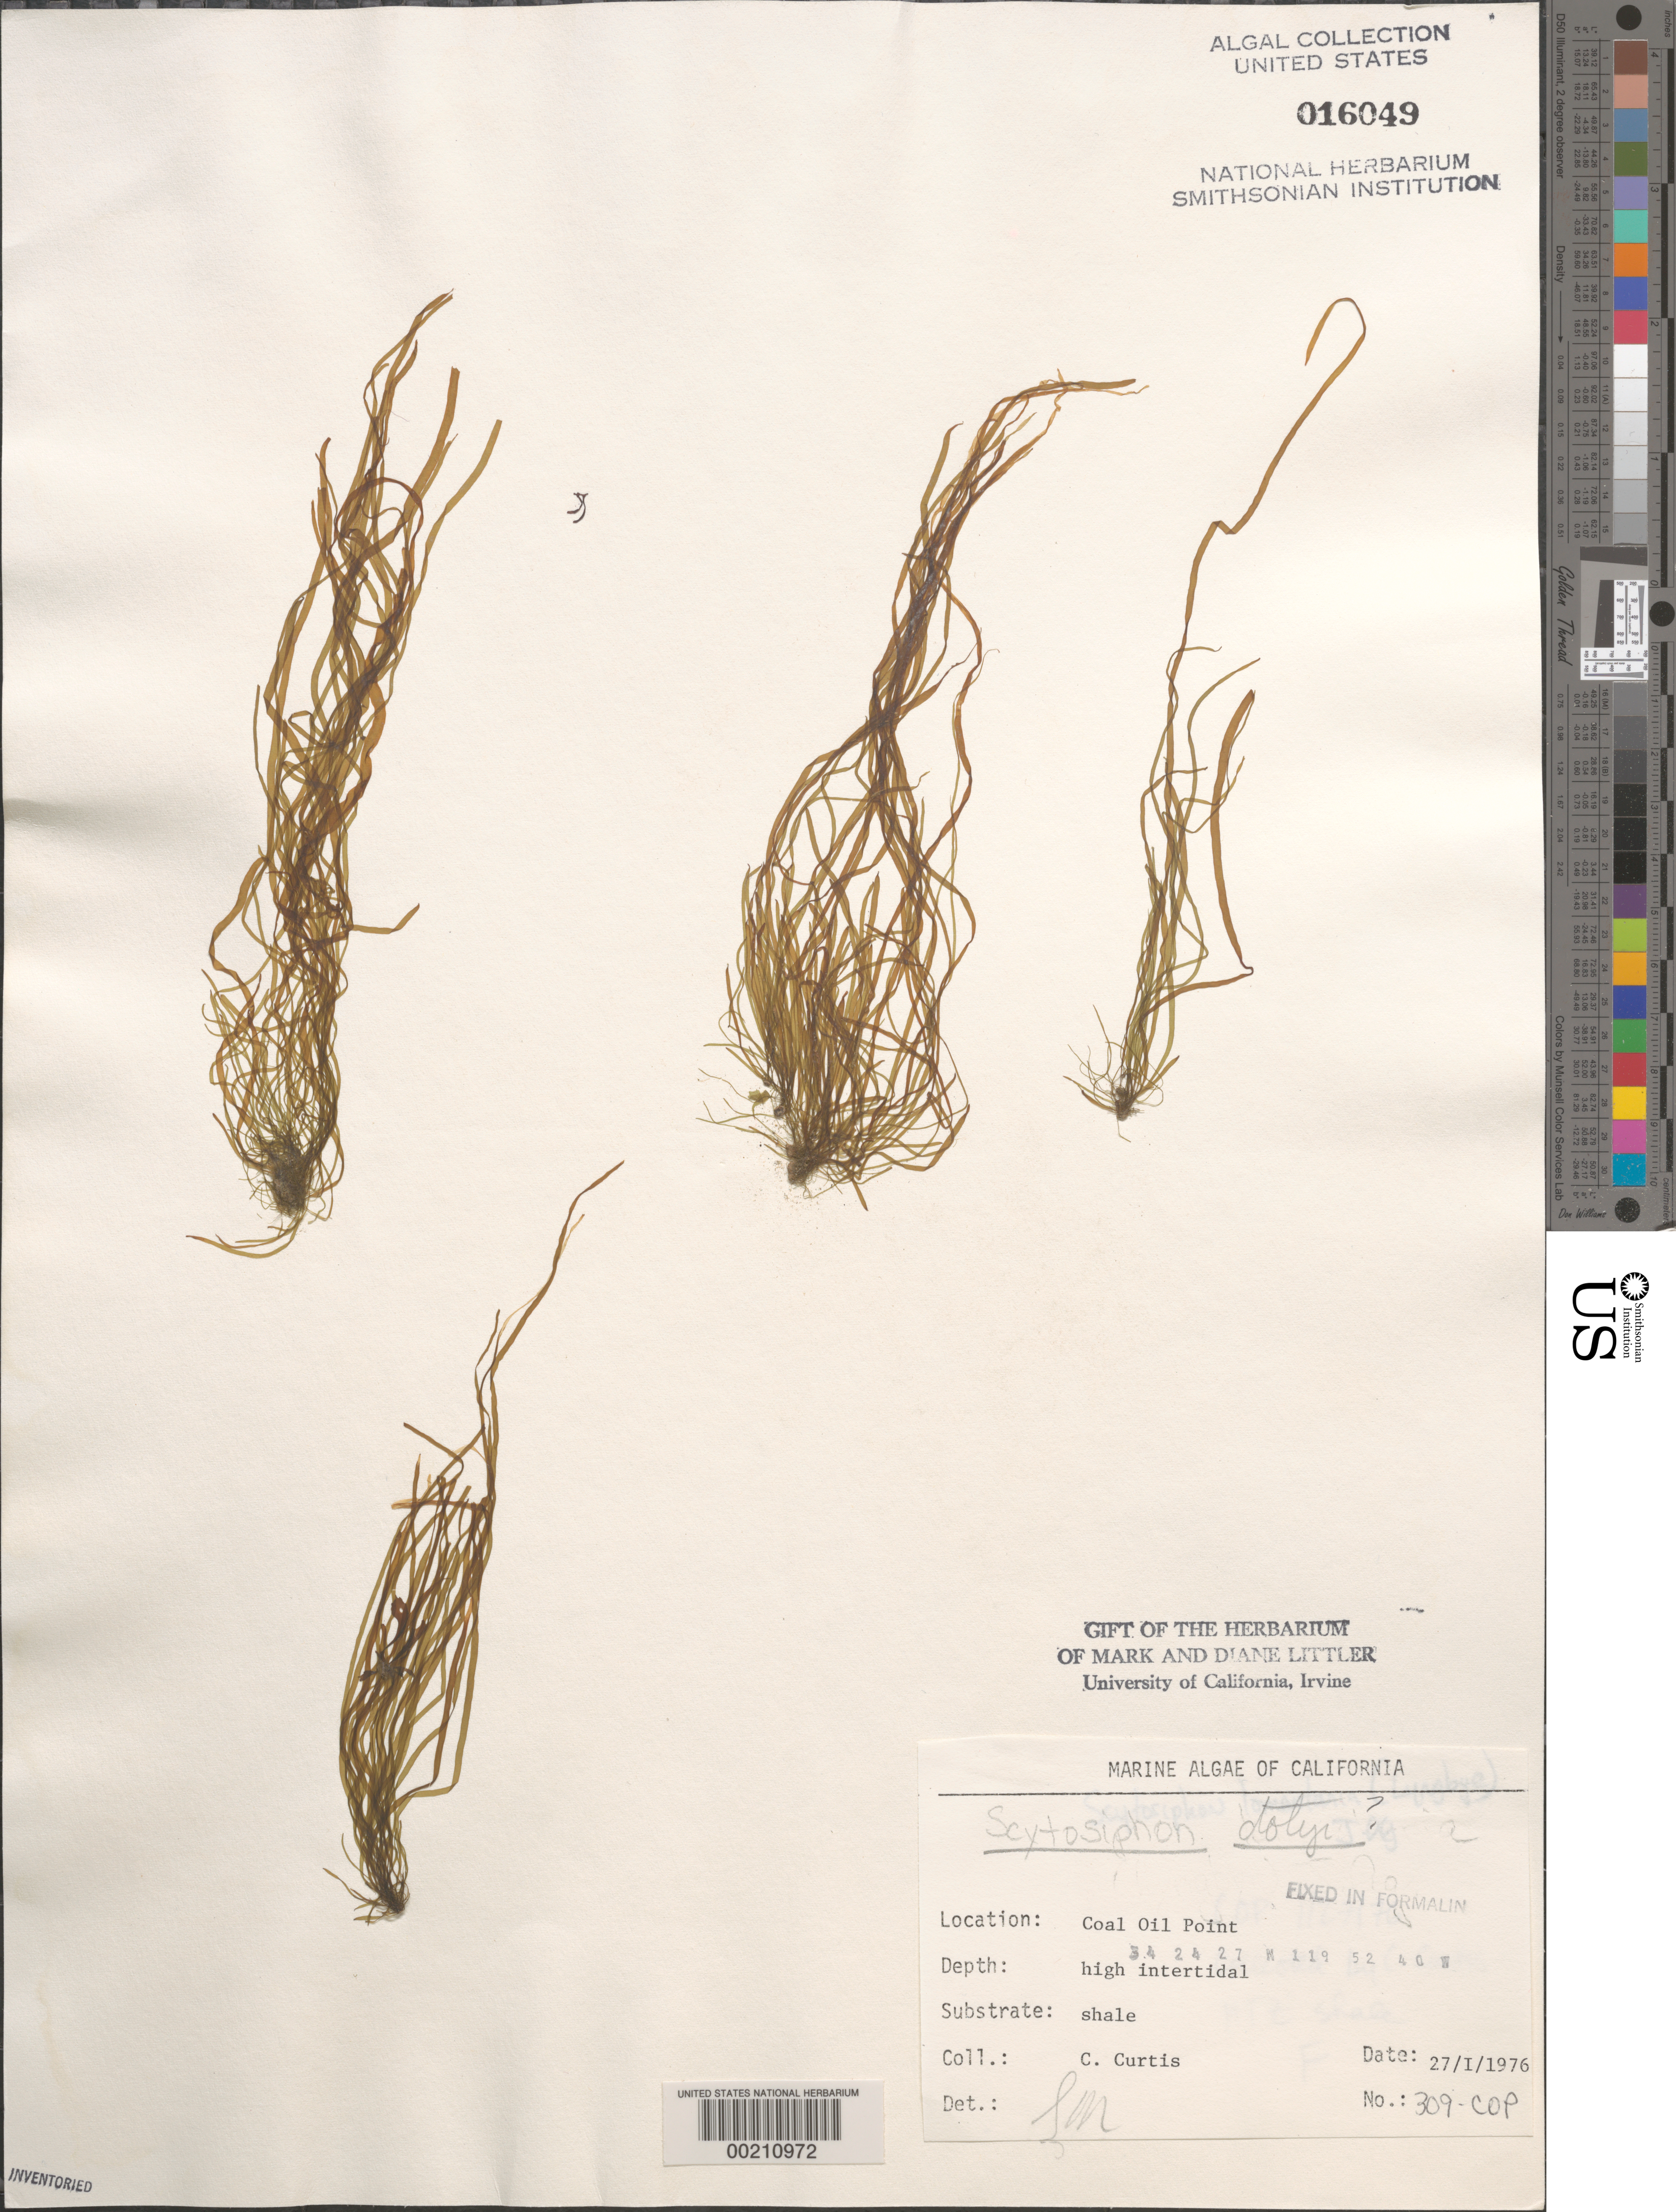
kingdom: Chromista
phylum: Ochrophyta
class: Phaeophyceae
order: Scytosiphonales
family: Scytosiphonaceae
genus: Scytosiphon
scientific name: Scytosiphon dotyi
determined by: Murray, S. N.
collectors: C. Curtis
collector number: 309-cop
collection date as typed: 27 Jan 1976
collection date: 1976-01-27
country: United States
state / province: California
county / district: Santa Barbara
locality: Coal Oil Point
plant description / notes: BLM-SOCALBIGHT Rocky Intertidal Survey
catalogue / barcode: US 16049